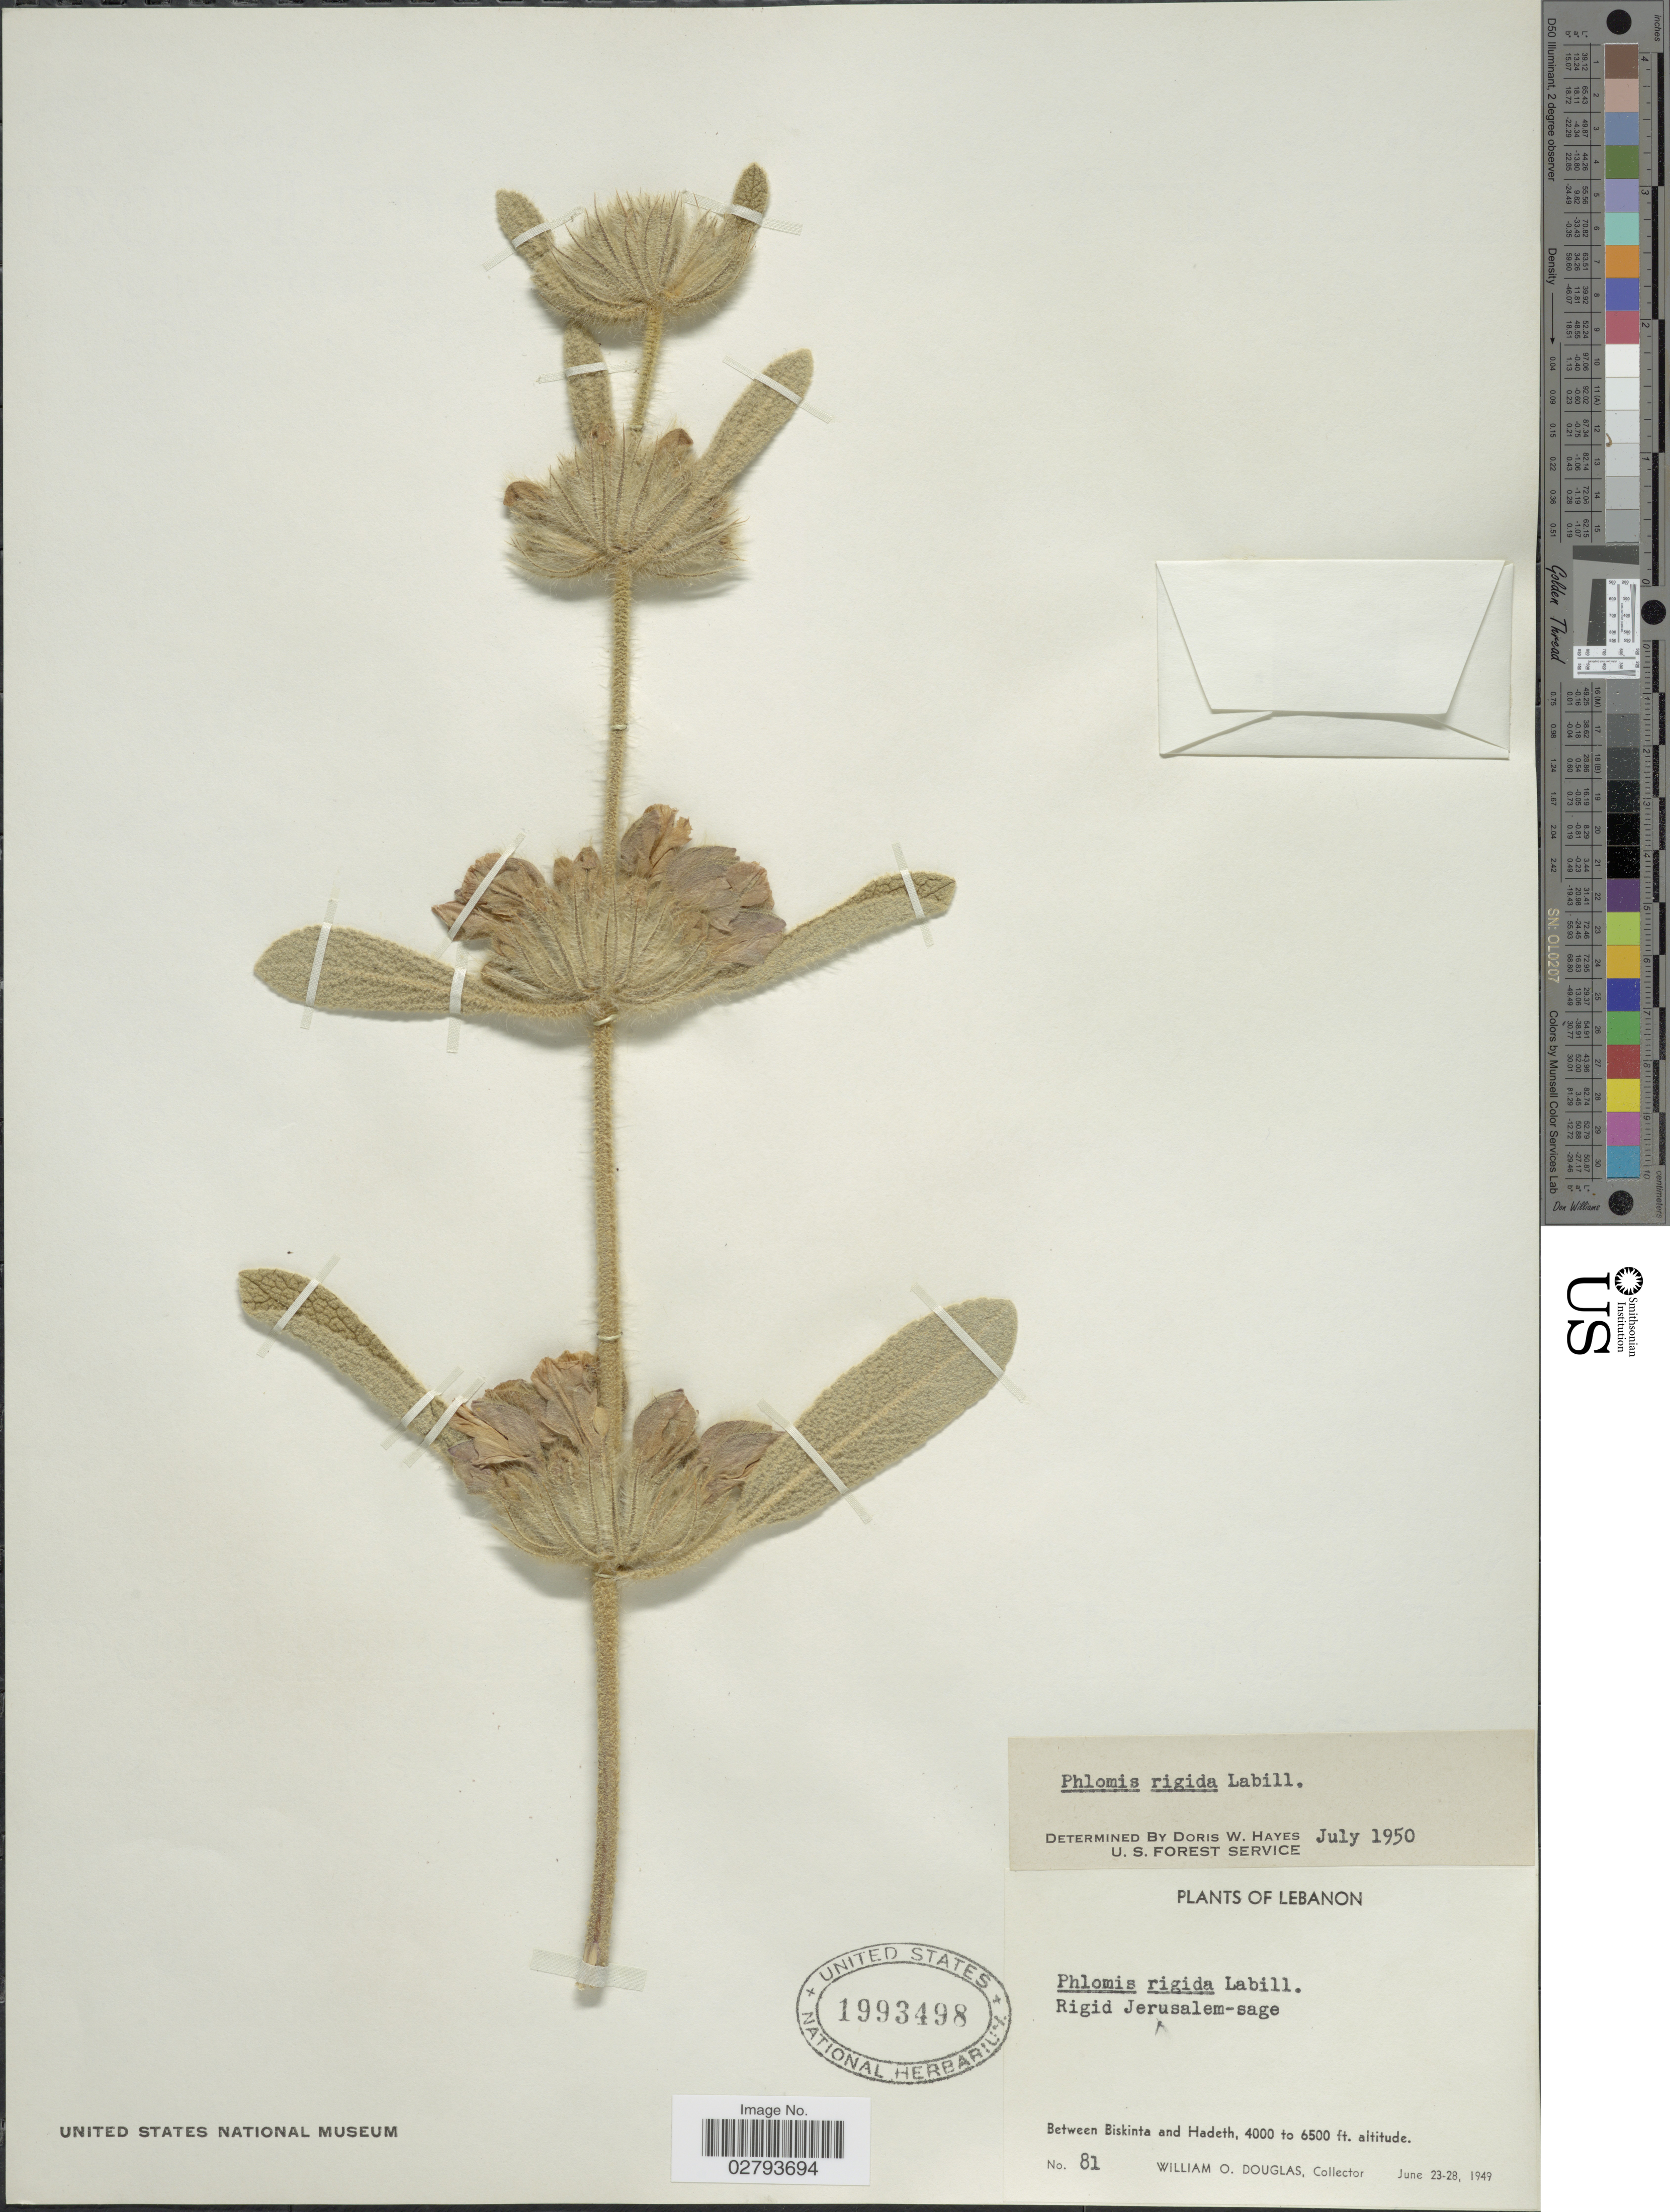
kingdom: Plantae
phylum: Tracheophyta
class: Magnoliopsida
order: Lamiales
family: Lamiaceae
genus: Phlomis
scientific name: Phlomis rigida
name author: Labill.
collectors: W. Douglas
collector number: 81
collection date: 1949-06-23/1949-06-28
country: Lebanon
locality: Between Biskinta and Hadeth.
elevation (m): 1219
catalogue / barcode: US 1993498